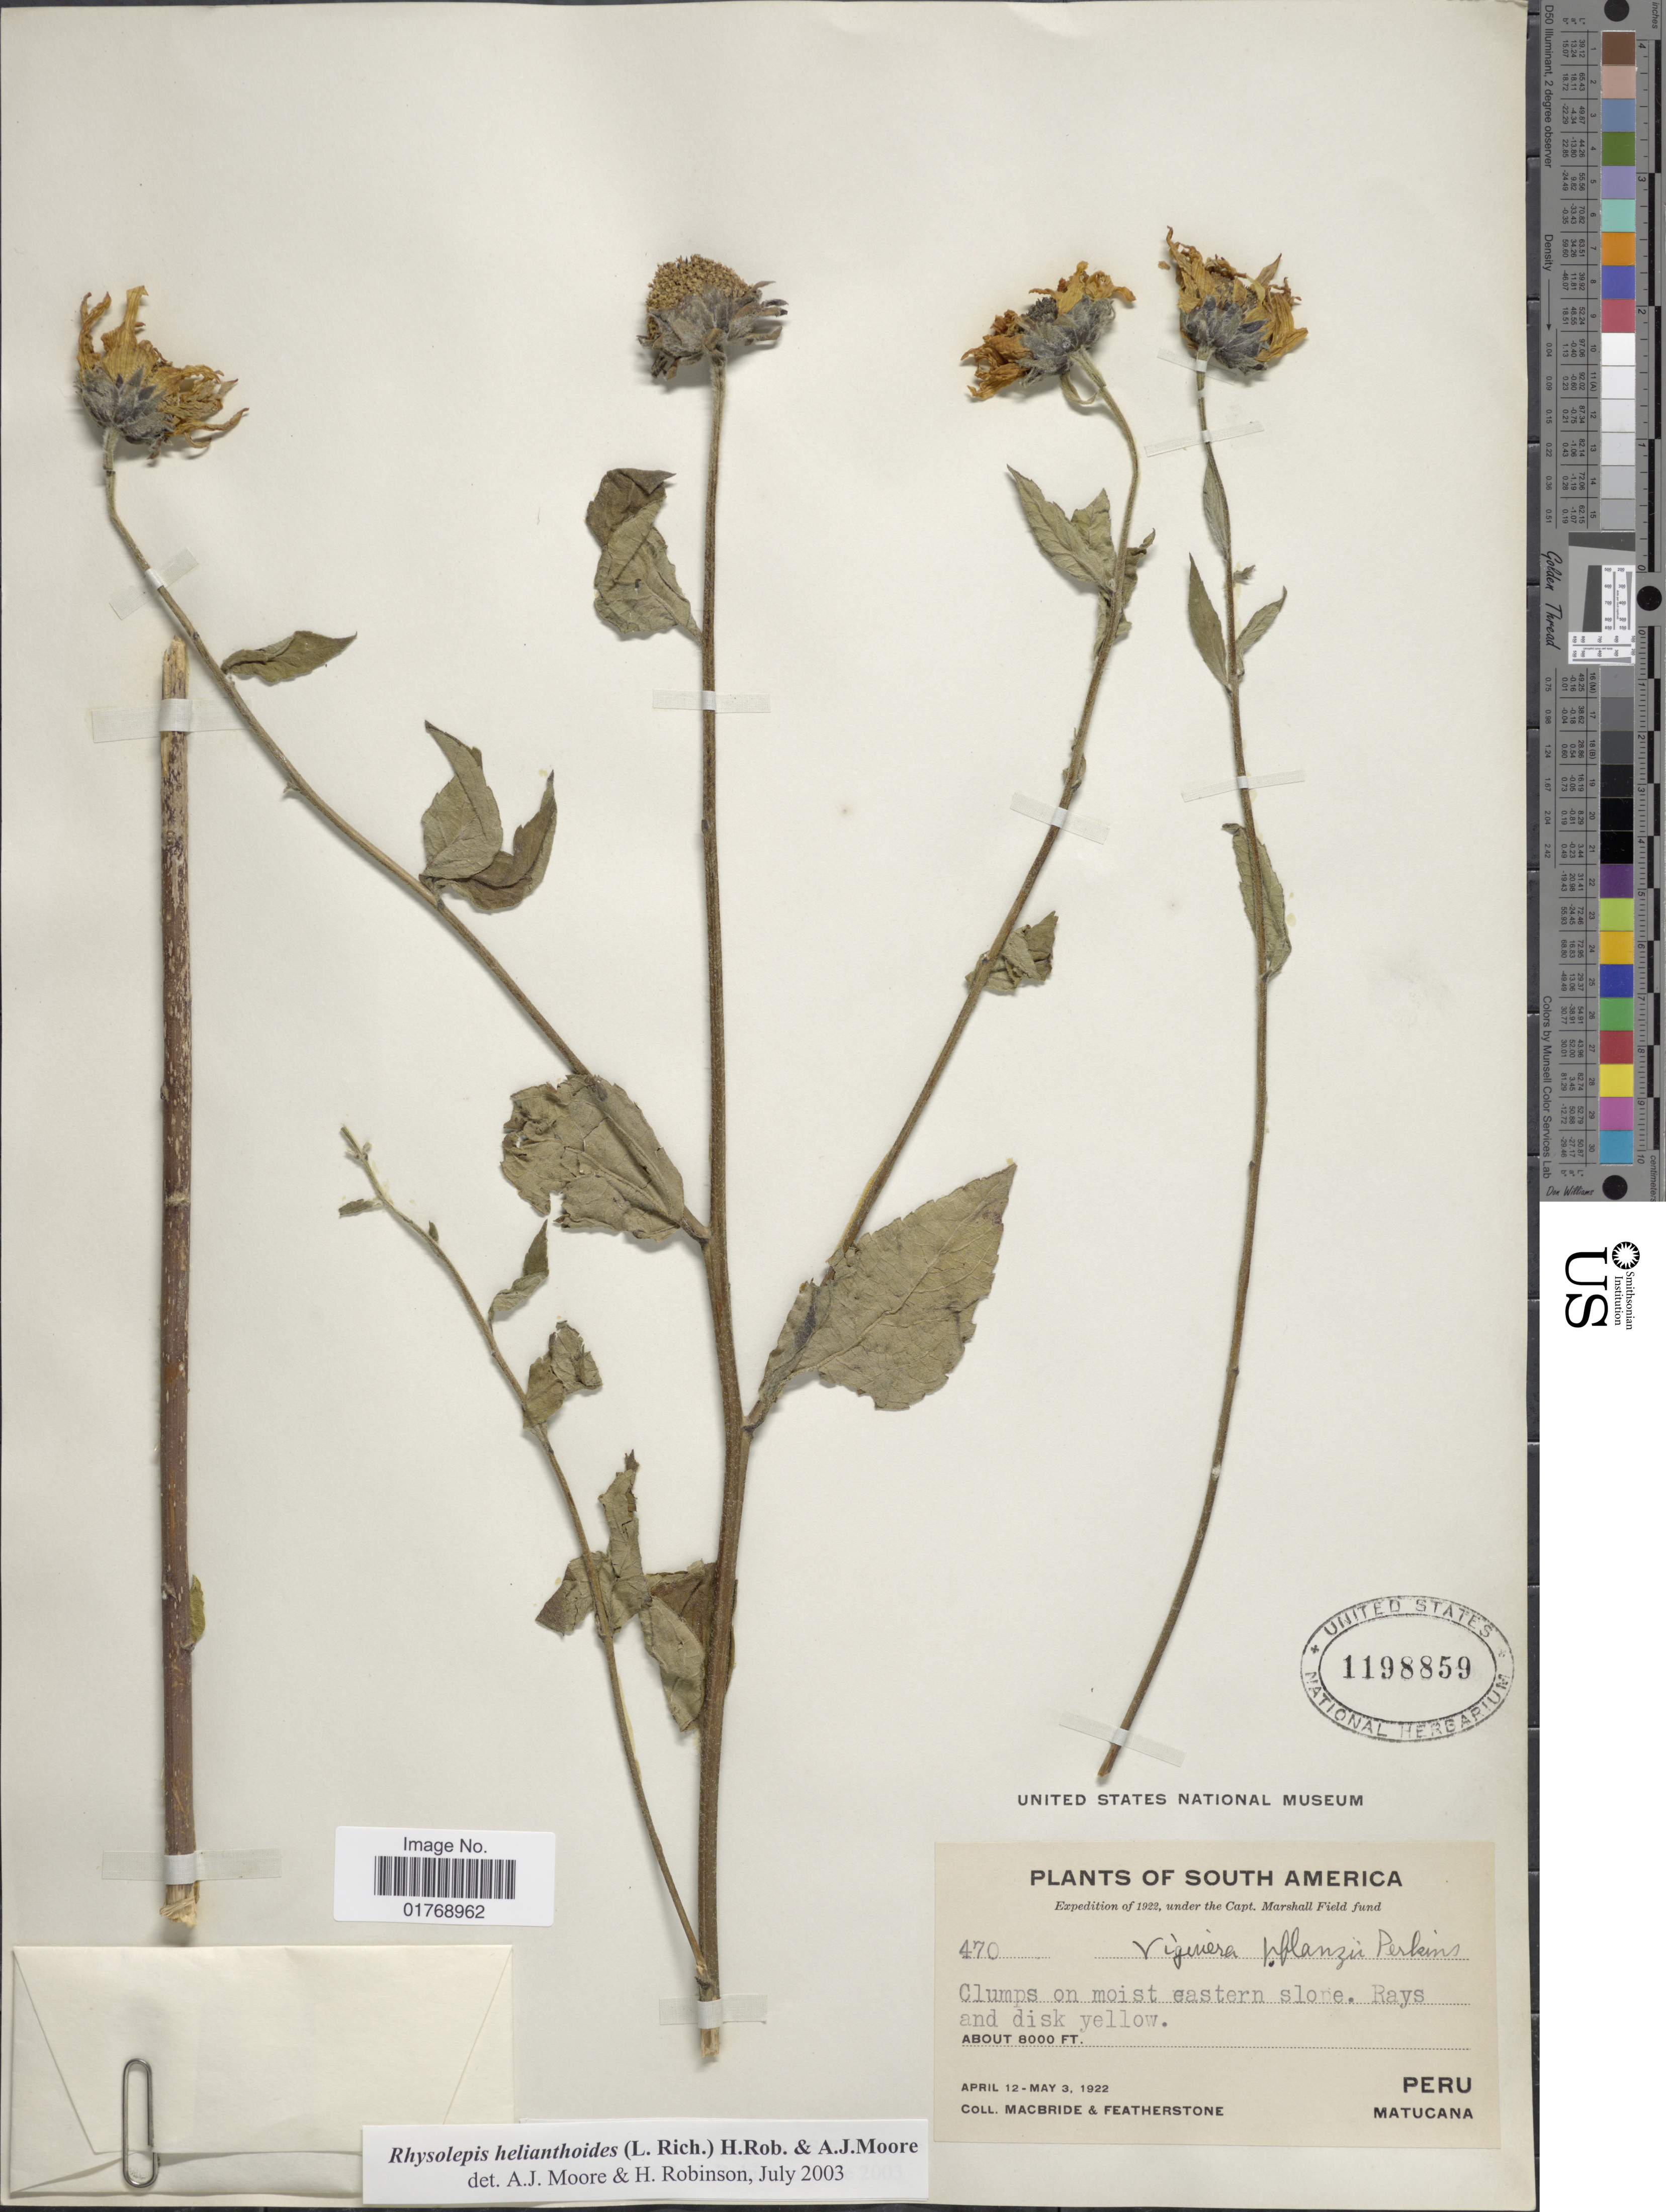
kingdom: Plantae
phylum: Tracheophyta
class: Magnoliopsida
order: Asterales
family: Asteraceae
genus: Viguiera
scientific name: Viguiera procumbens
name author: (Pers.) S.F. Blake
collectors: Macbride, -- & -. Featherstone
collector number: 470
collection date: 1922-04-12/1922-05-03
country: Peru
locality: Clumps on moist eastern slope. Peru, Matucana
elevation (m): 2438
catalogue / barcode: US 1198859